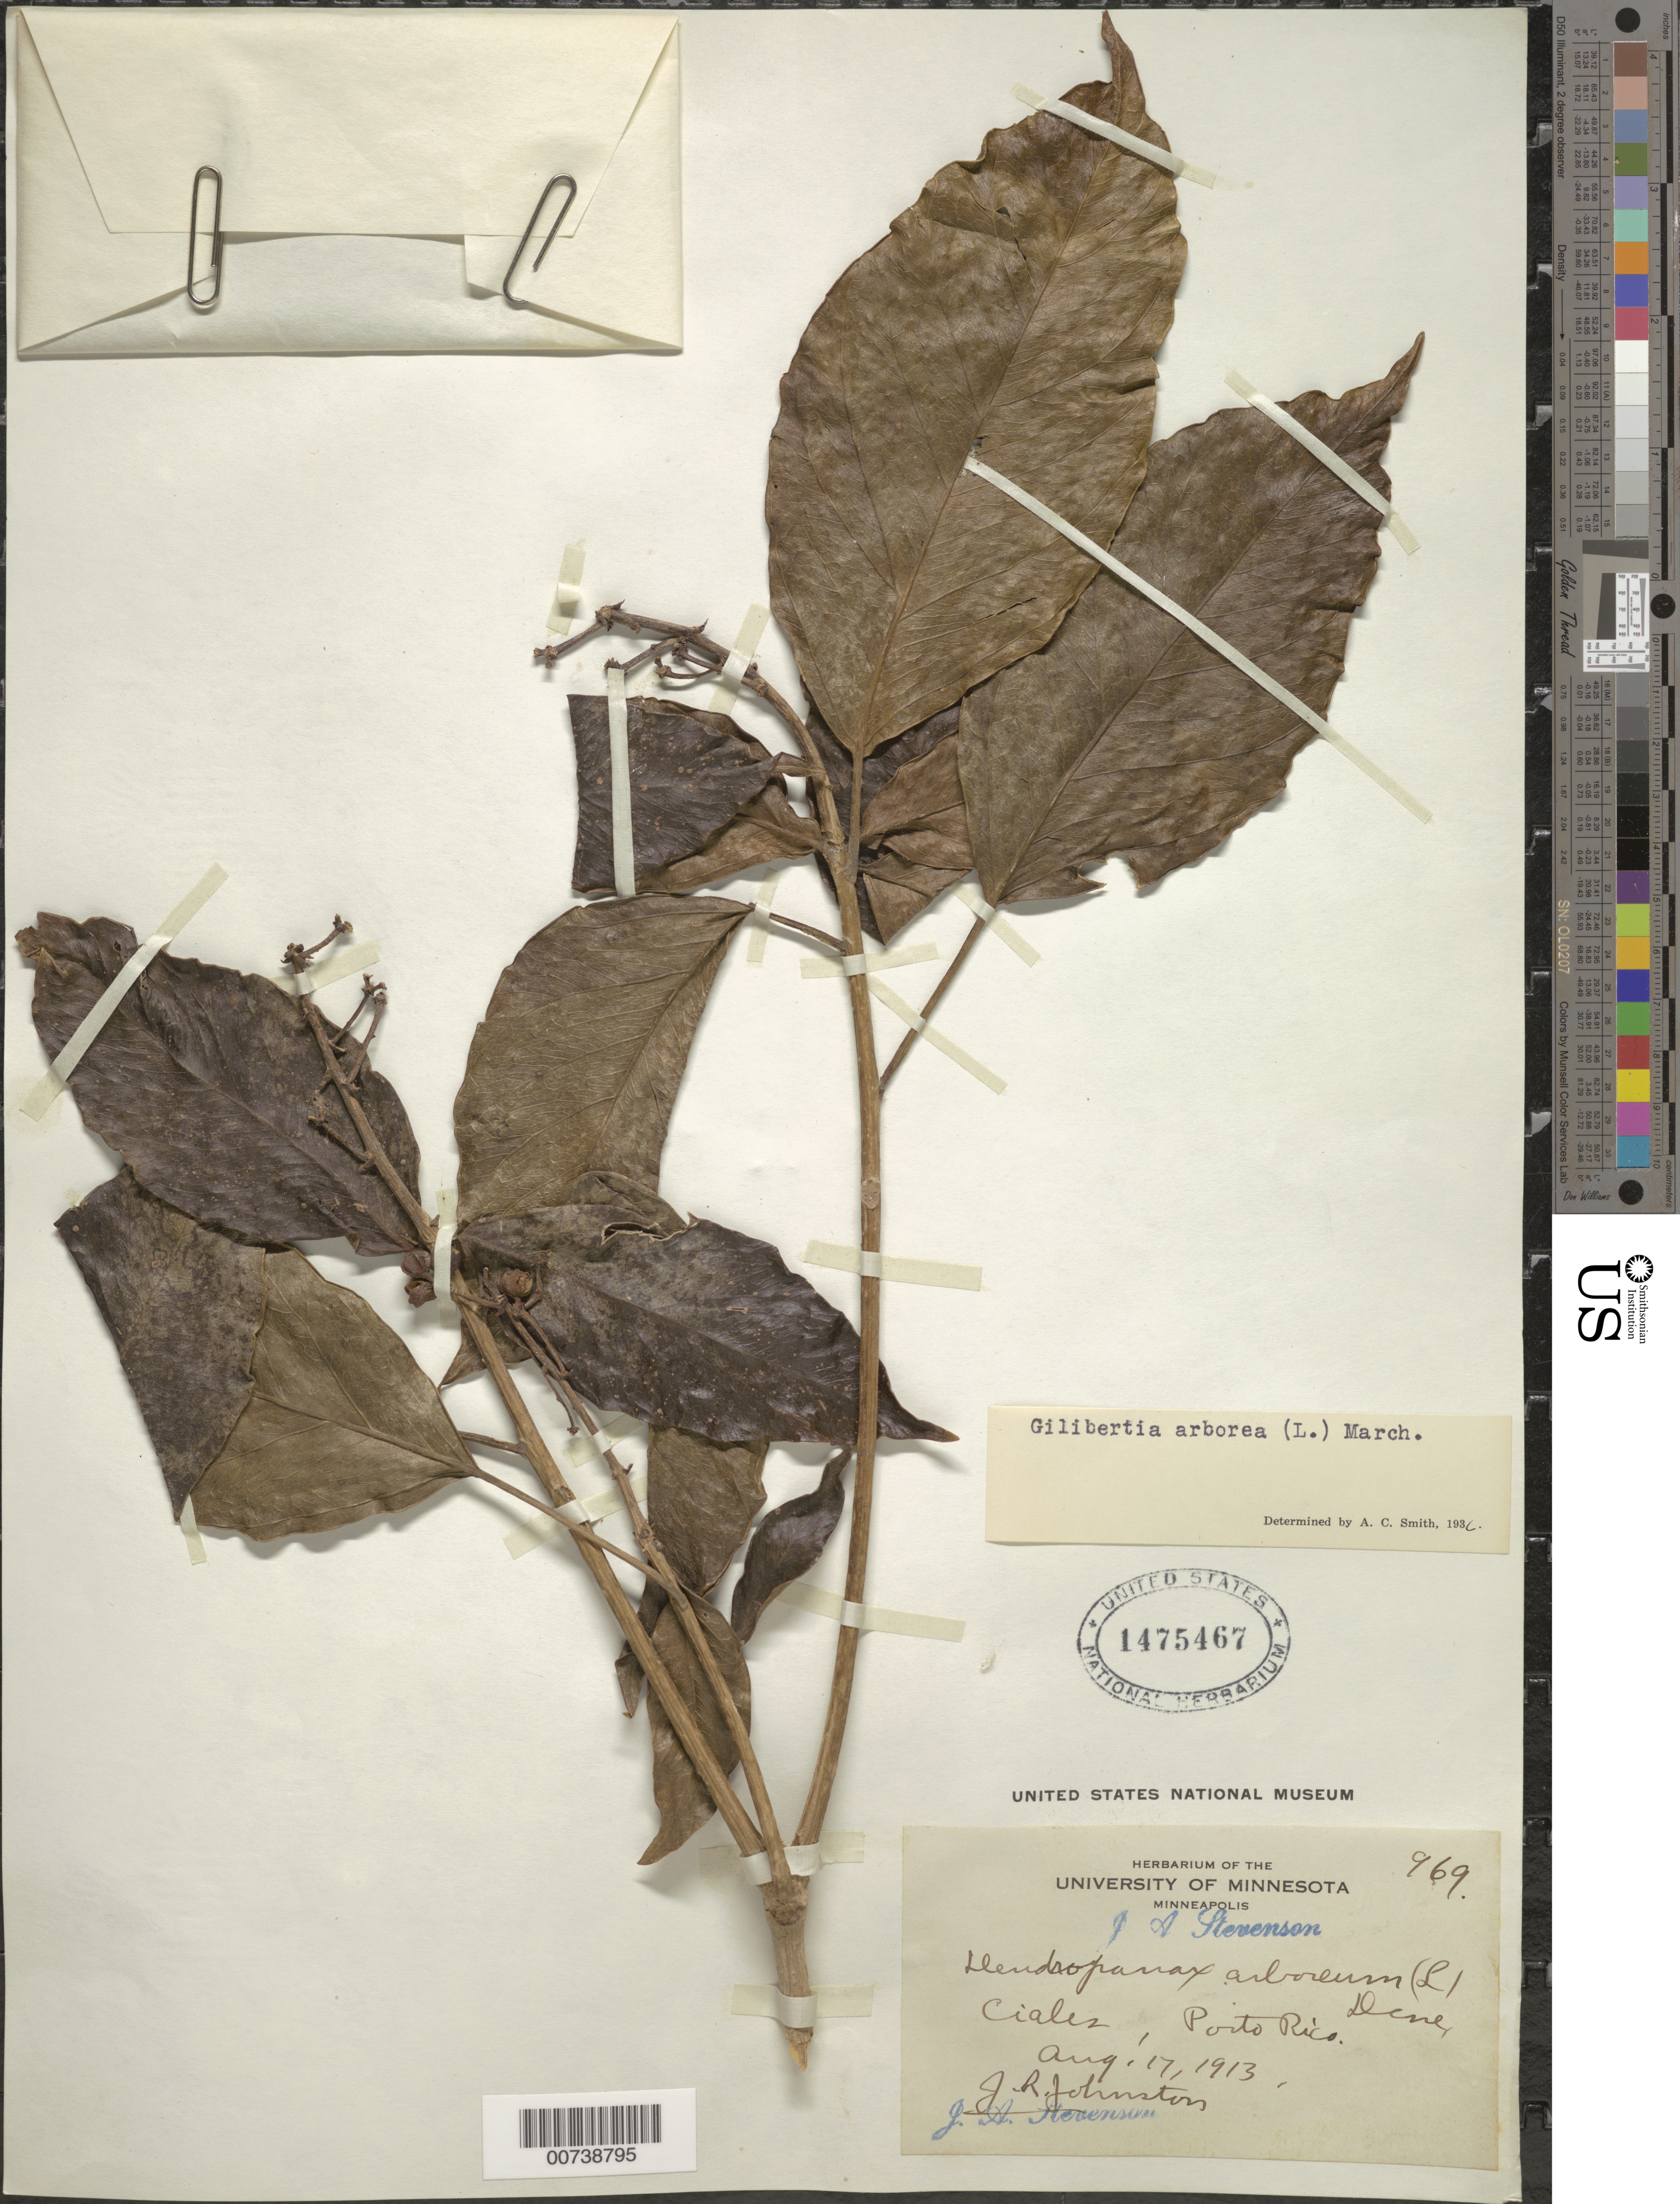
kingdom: Plantae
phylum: Tracheophyta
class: Magnoliopsida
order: Apiales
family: Araliaceae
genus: Dendropanax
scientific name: Dendropanax arboreus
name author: (L.) Decne. & Planch.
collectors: J. Stevenson & J. Johnston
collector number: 969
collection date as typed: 17 Aug 1913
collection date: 1913-08-17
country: Puerto Rico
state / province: Ciales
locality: Ciales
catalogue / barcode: US 1475467